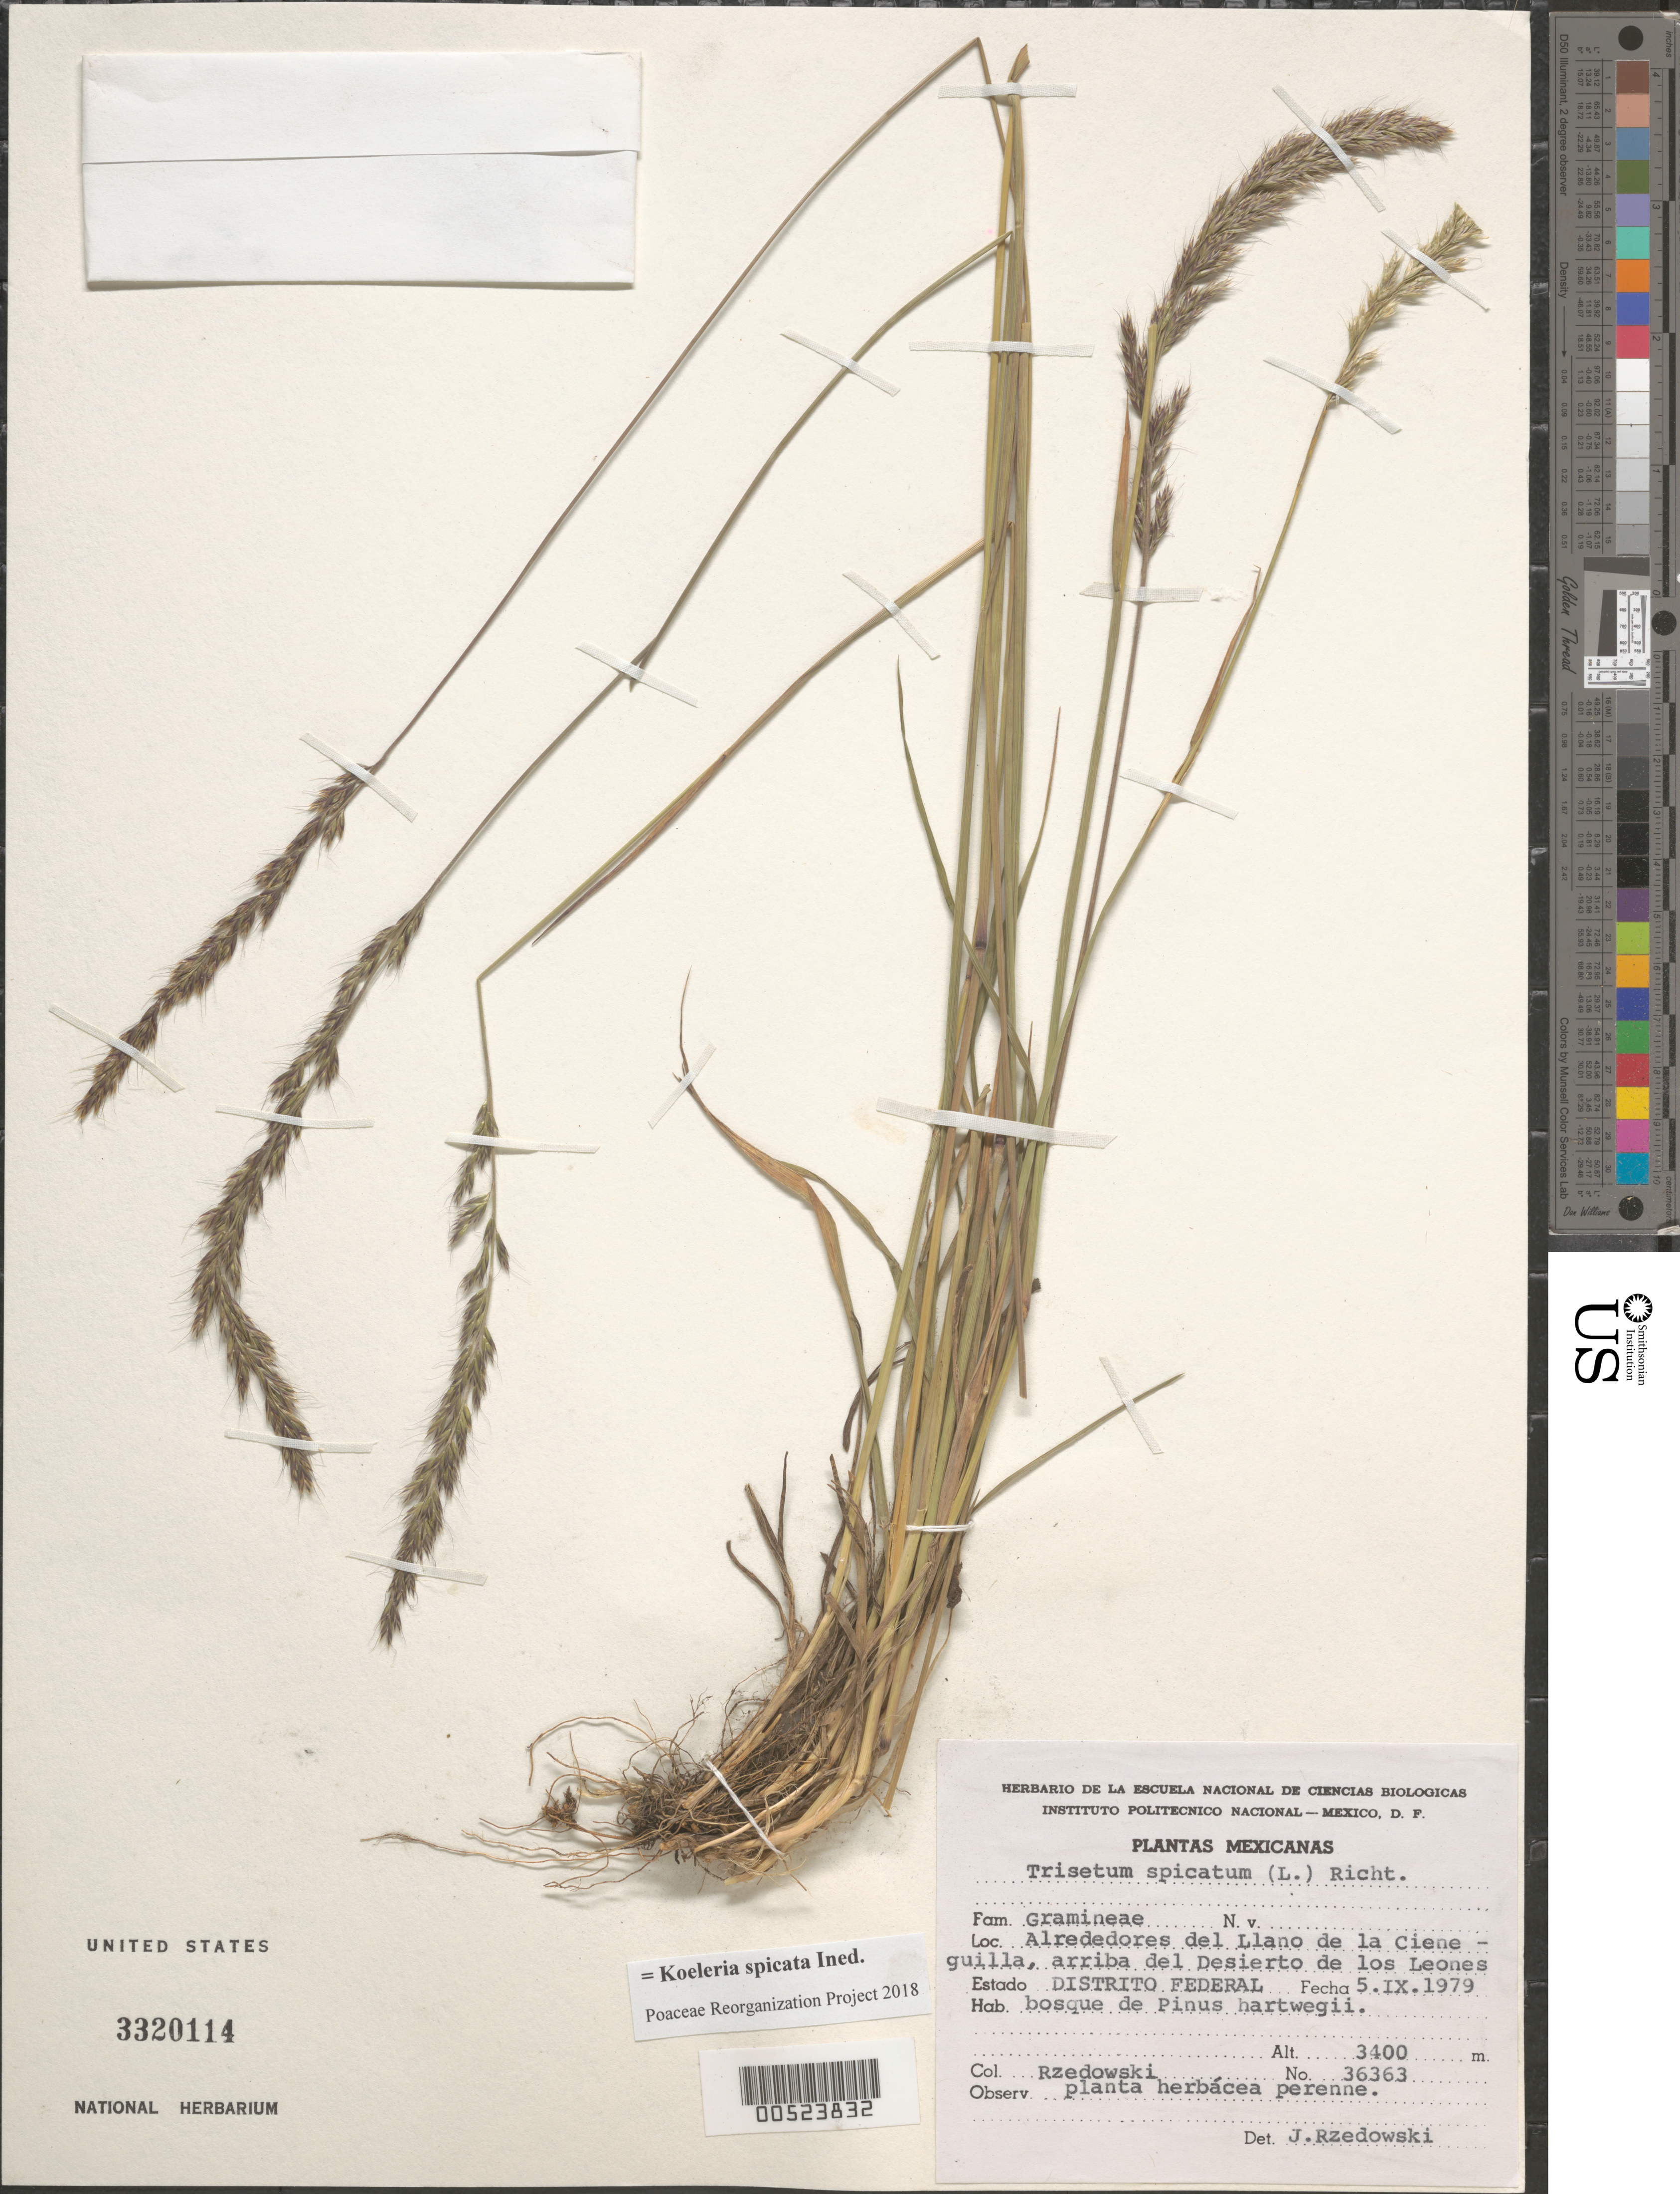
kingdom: Plantae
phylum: Tracheophyta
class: Liliopsida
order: Poales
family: Poaceae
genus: Koeleria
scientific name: Koeleria spicata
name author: (L.) Barberá et al.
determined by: Poaceae Reorganization Project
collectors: J. Rzedowski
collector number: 36363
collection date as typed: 5 Sep 1979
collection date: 1979-09-05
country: Mexico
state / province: Distrito Federal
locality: Alrededores del Llano de la Cieneguilla, arriba del Desierto de Los Leones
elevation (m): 3400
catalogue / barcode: US 3320114